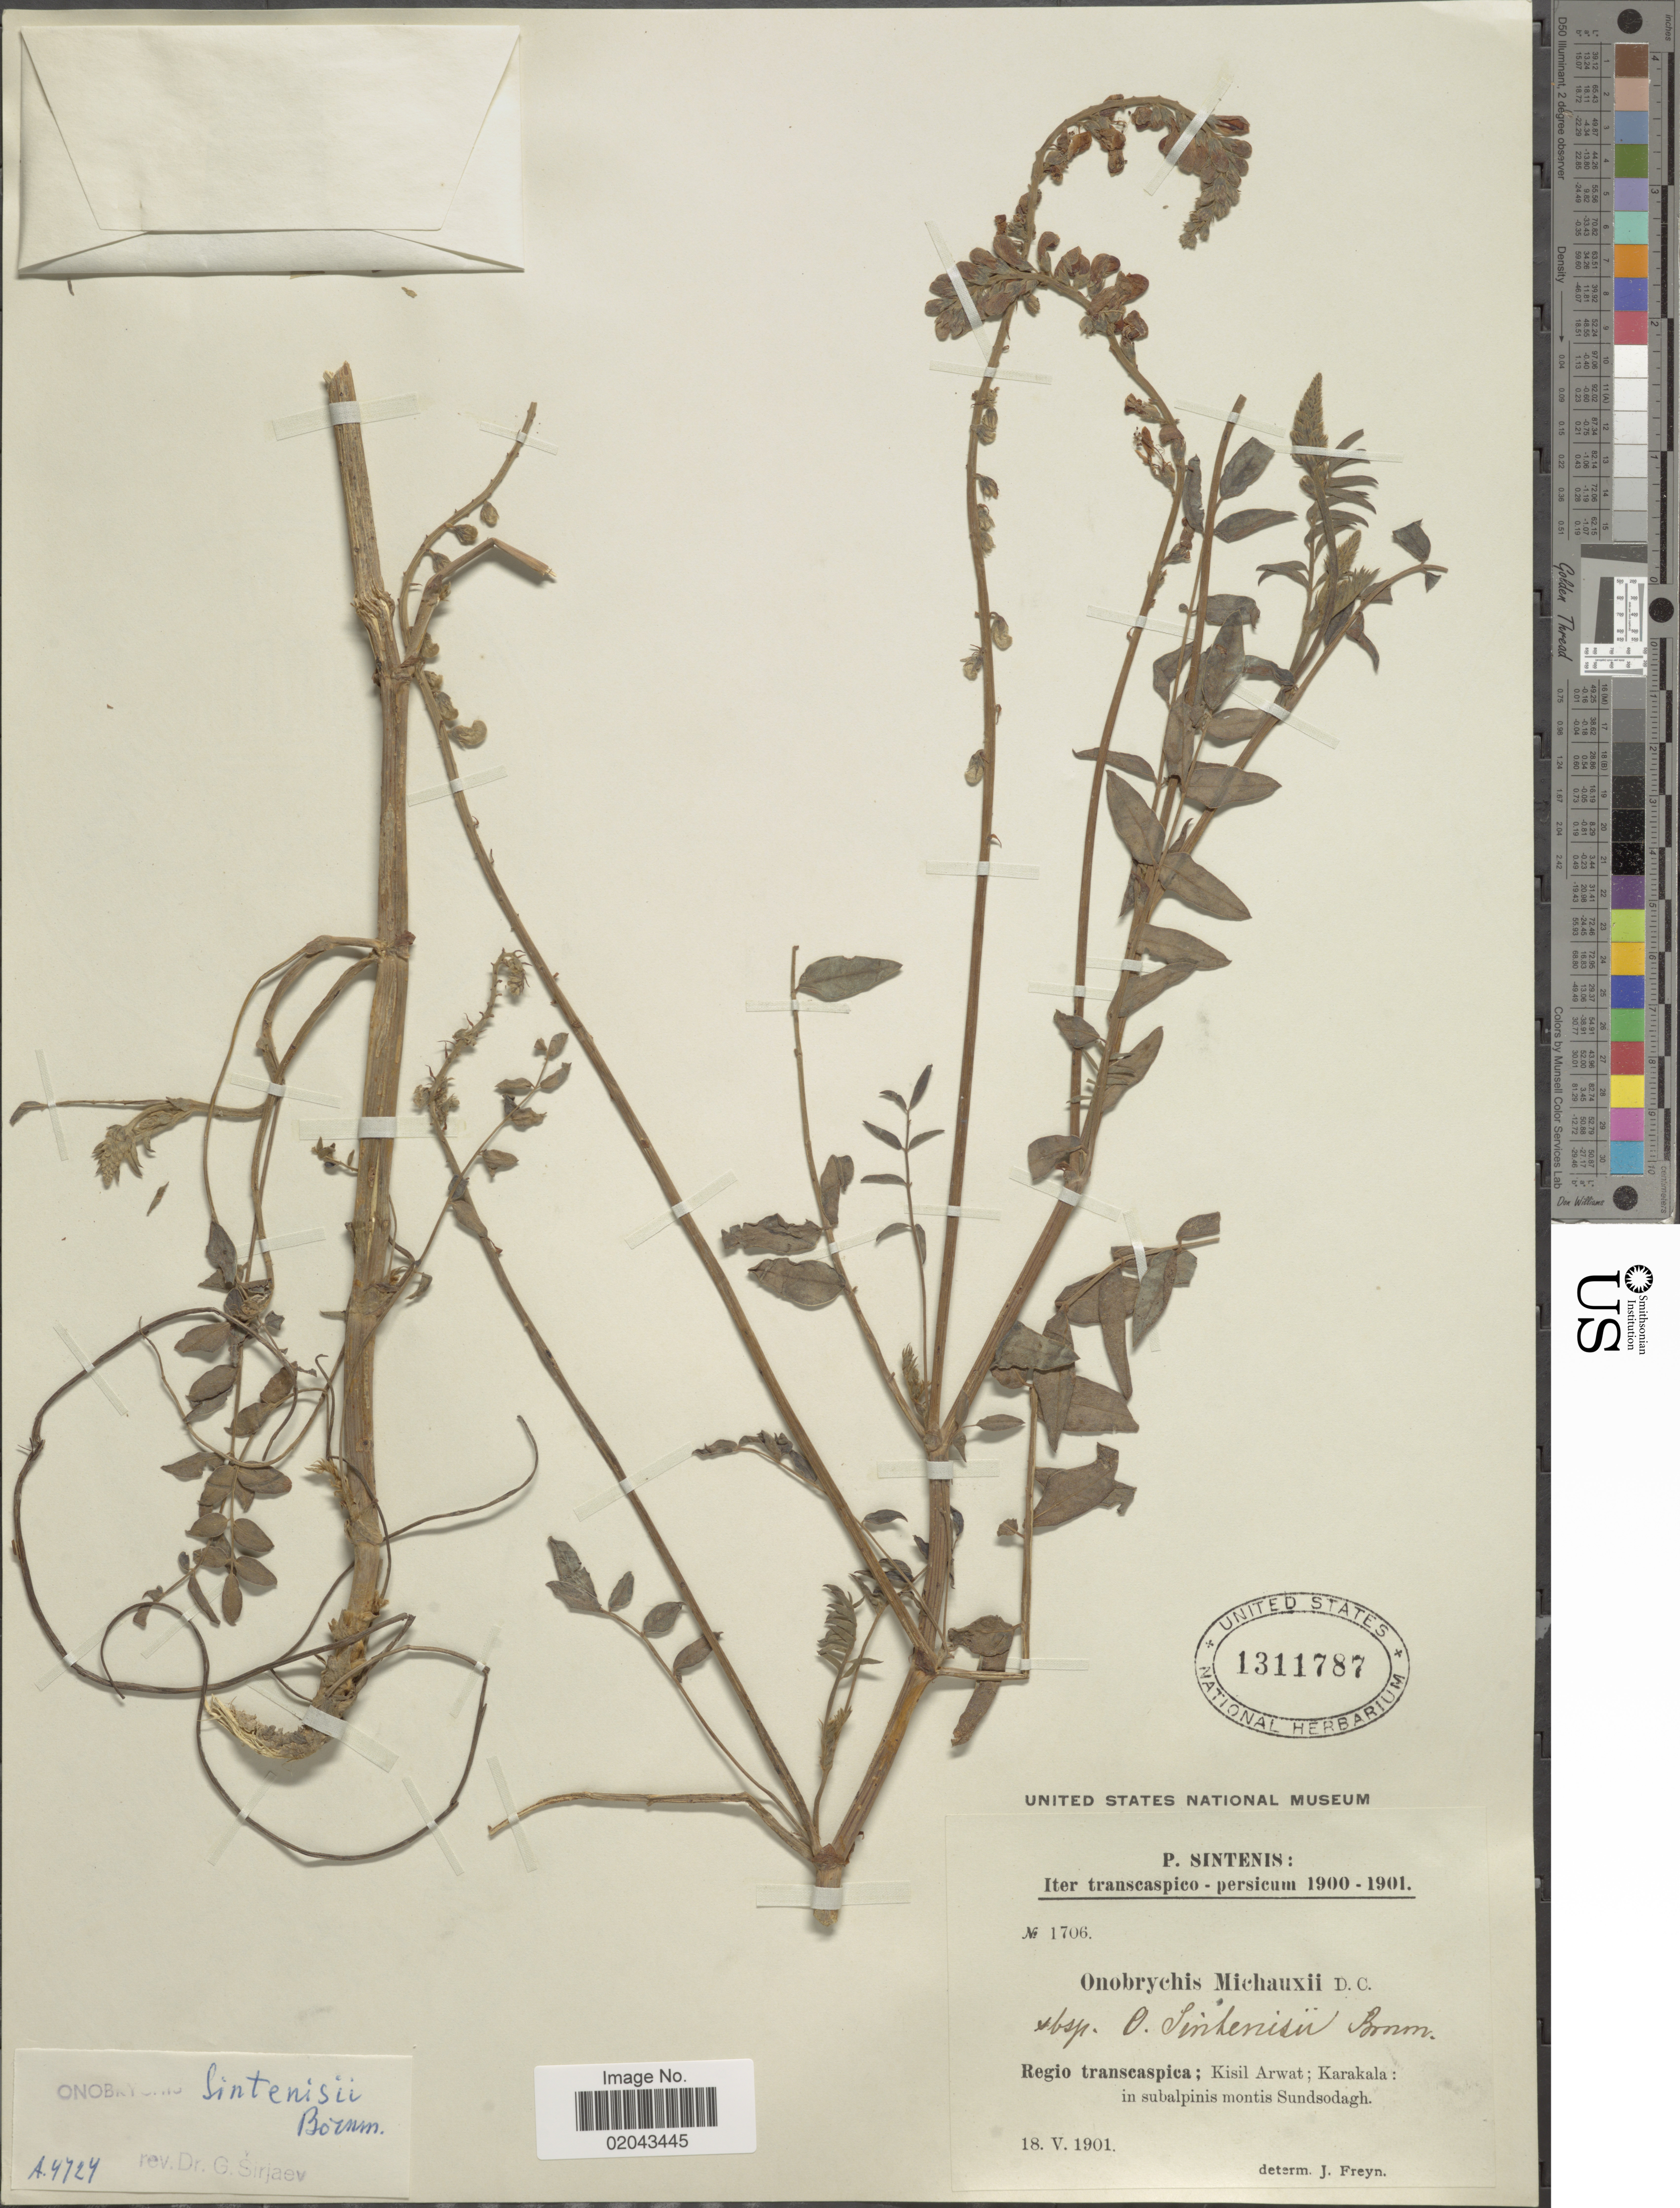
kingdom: Plantae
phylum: Tracheophyta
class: Magnoliopsida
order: Fabales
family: Fabaceae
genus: Onobrychis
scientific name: Onobrychis sintenisii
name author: Bornm.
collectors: P. Sintenis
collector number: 1706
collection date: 1901-05-18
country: Turkmenistan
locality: Iter transcaspio, Persicum, Regio trancaspica: Kisil Arwat, Karakala in subalpinis montis Sundsodagh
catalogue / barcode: US 1311787